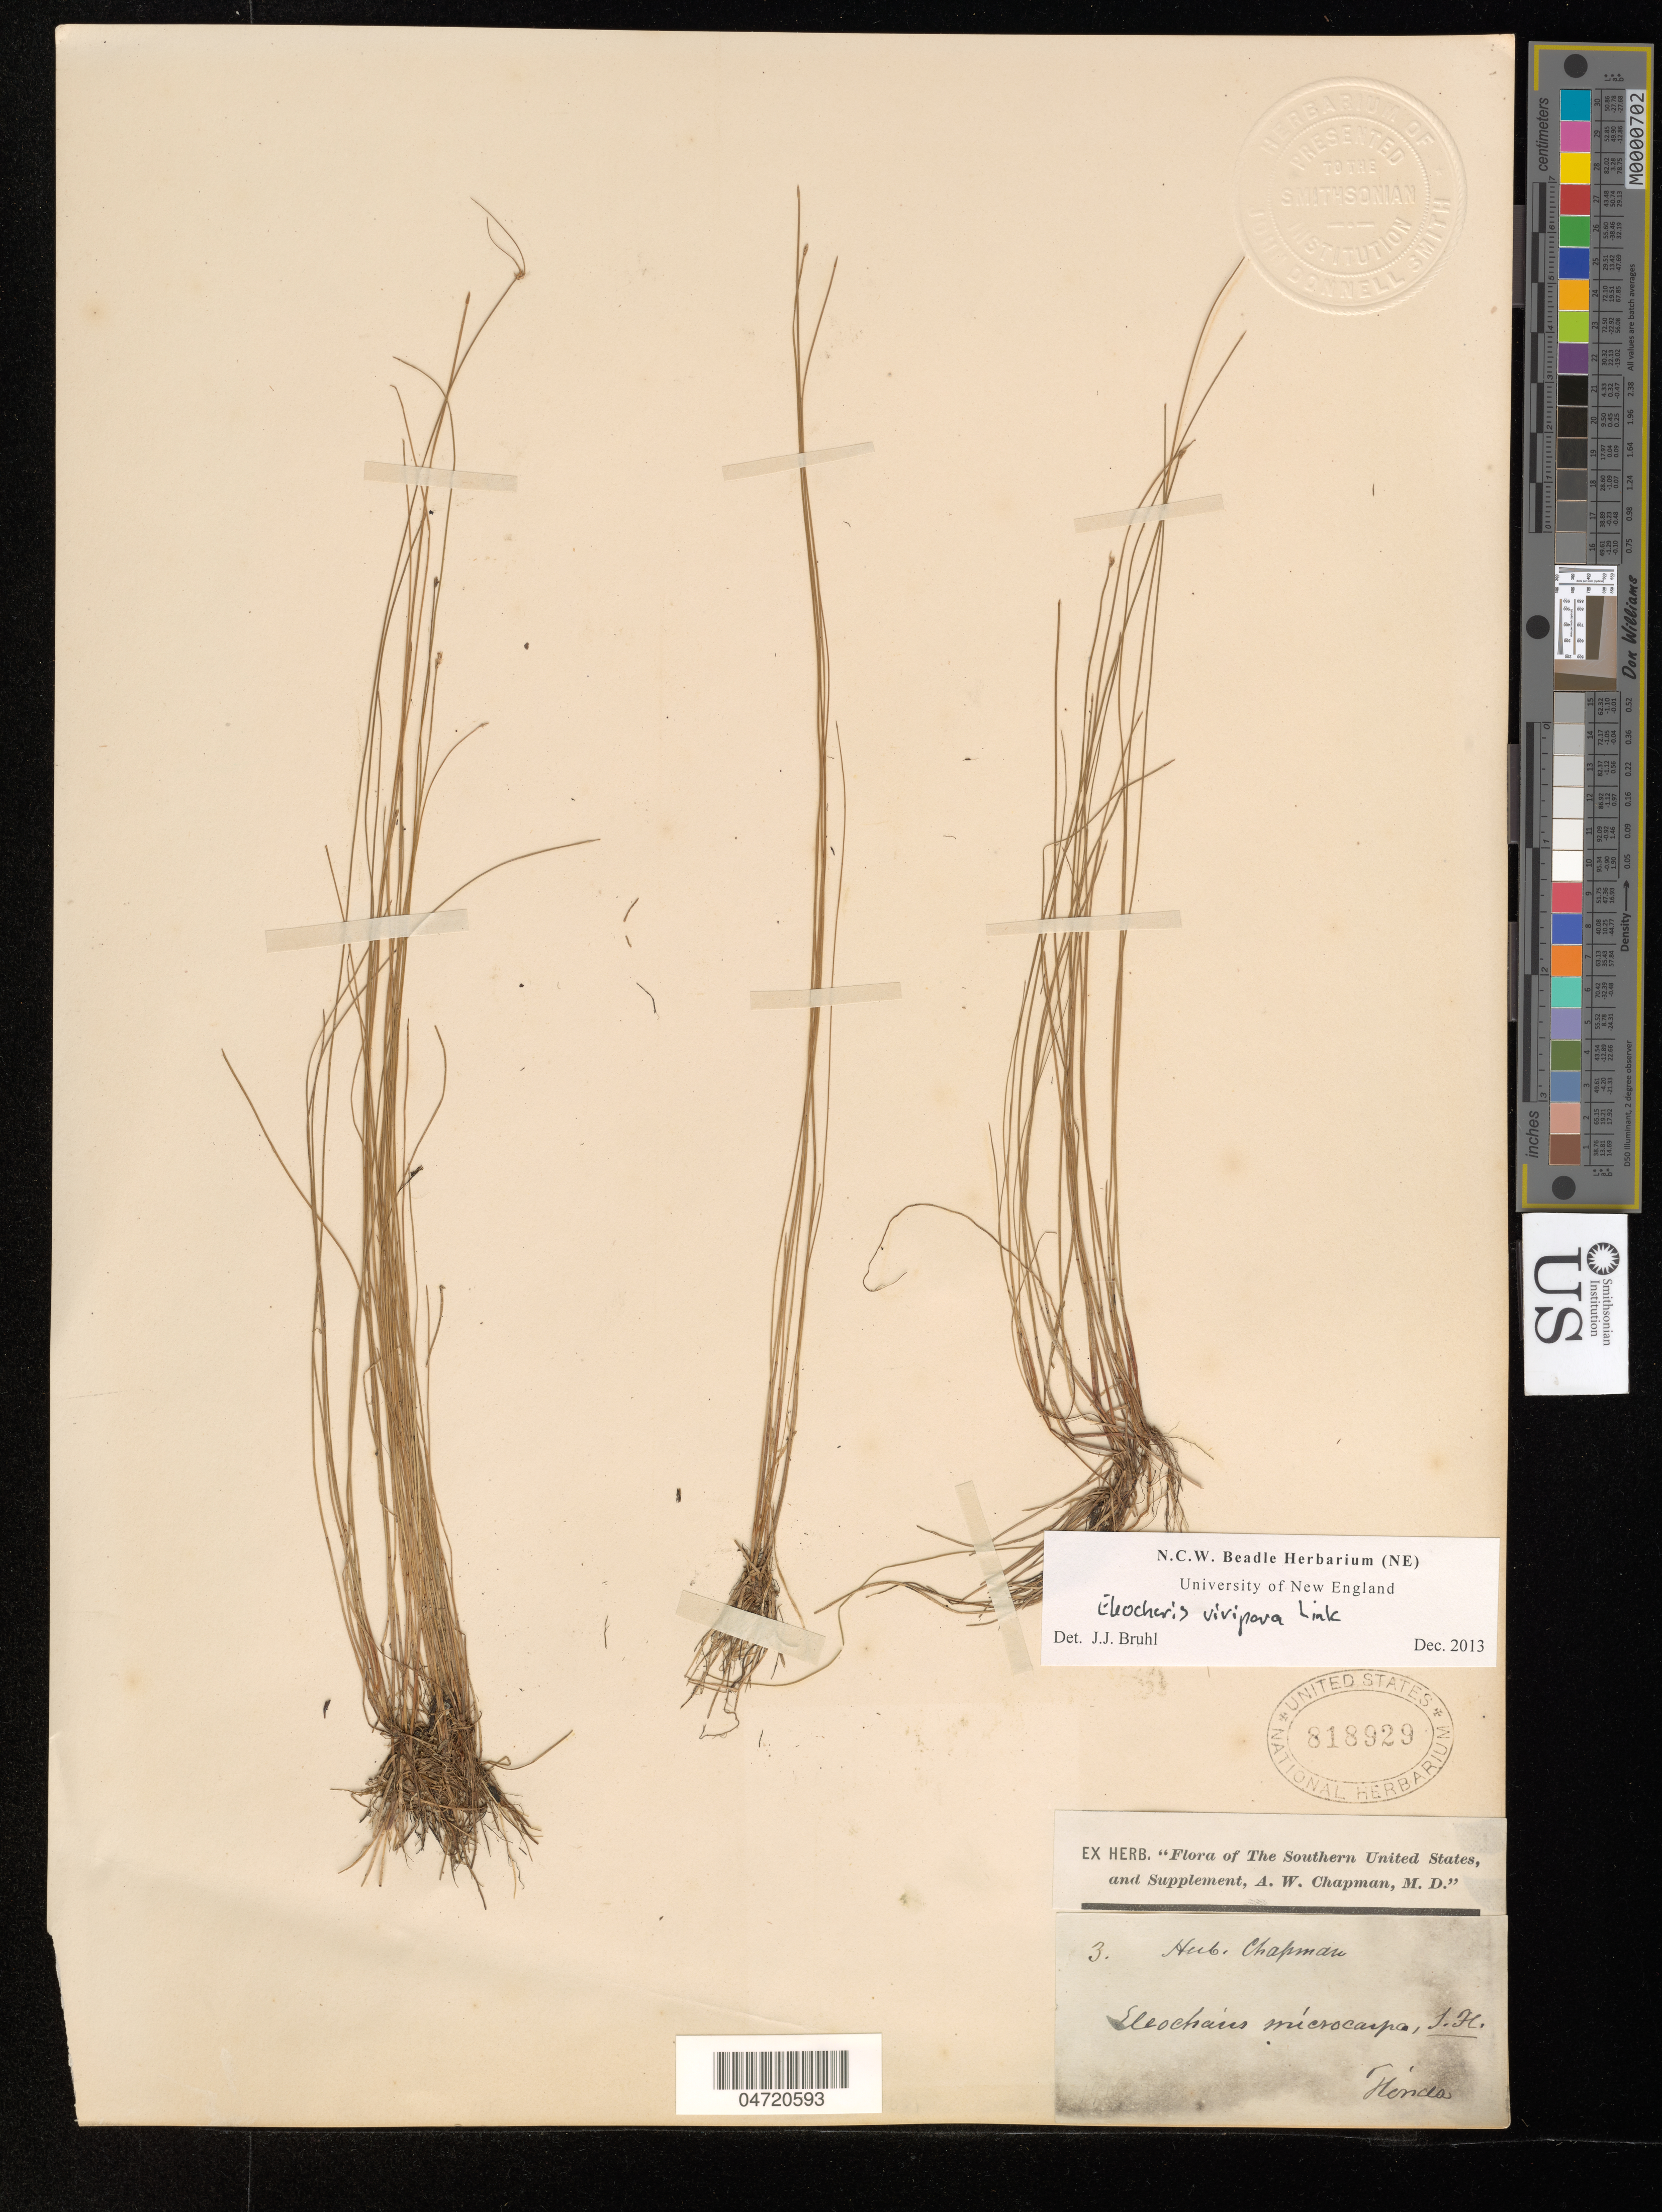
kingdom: Plantae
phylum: Tracheophyta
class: Liliopsida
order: Poales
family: Cyperaceae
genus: Eleocharis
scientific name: Eleocharis vivipara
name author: Link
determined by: Bruhl, J. J., (NE), University of New England (AUSTRALIA)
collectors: A. W. Chapman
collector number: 3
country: United States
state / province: Florida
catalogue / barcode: US 818929